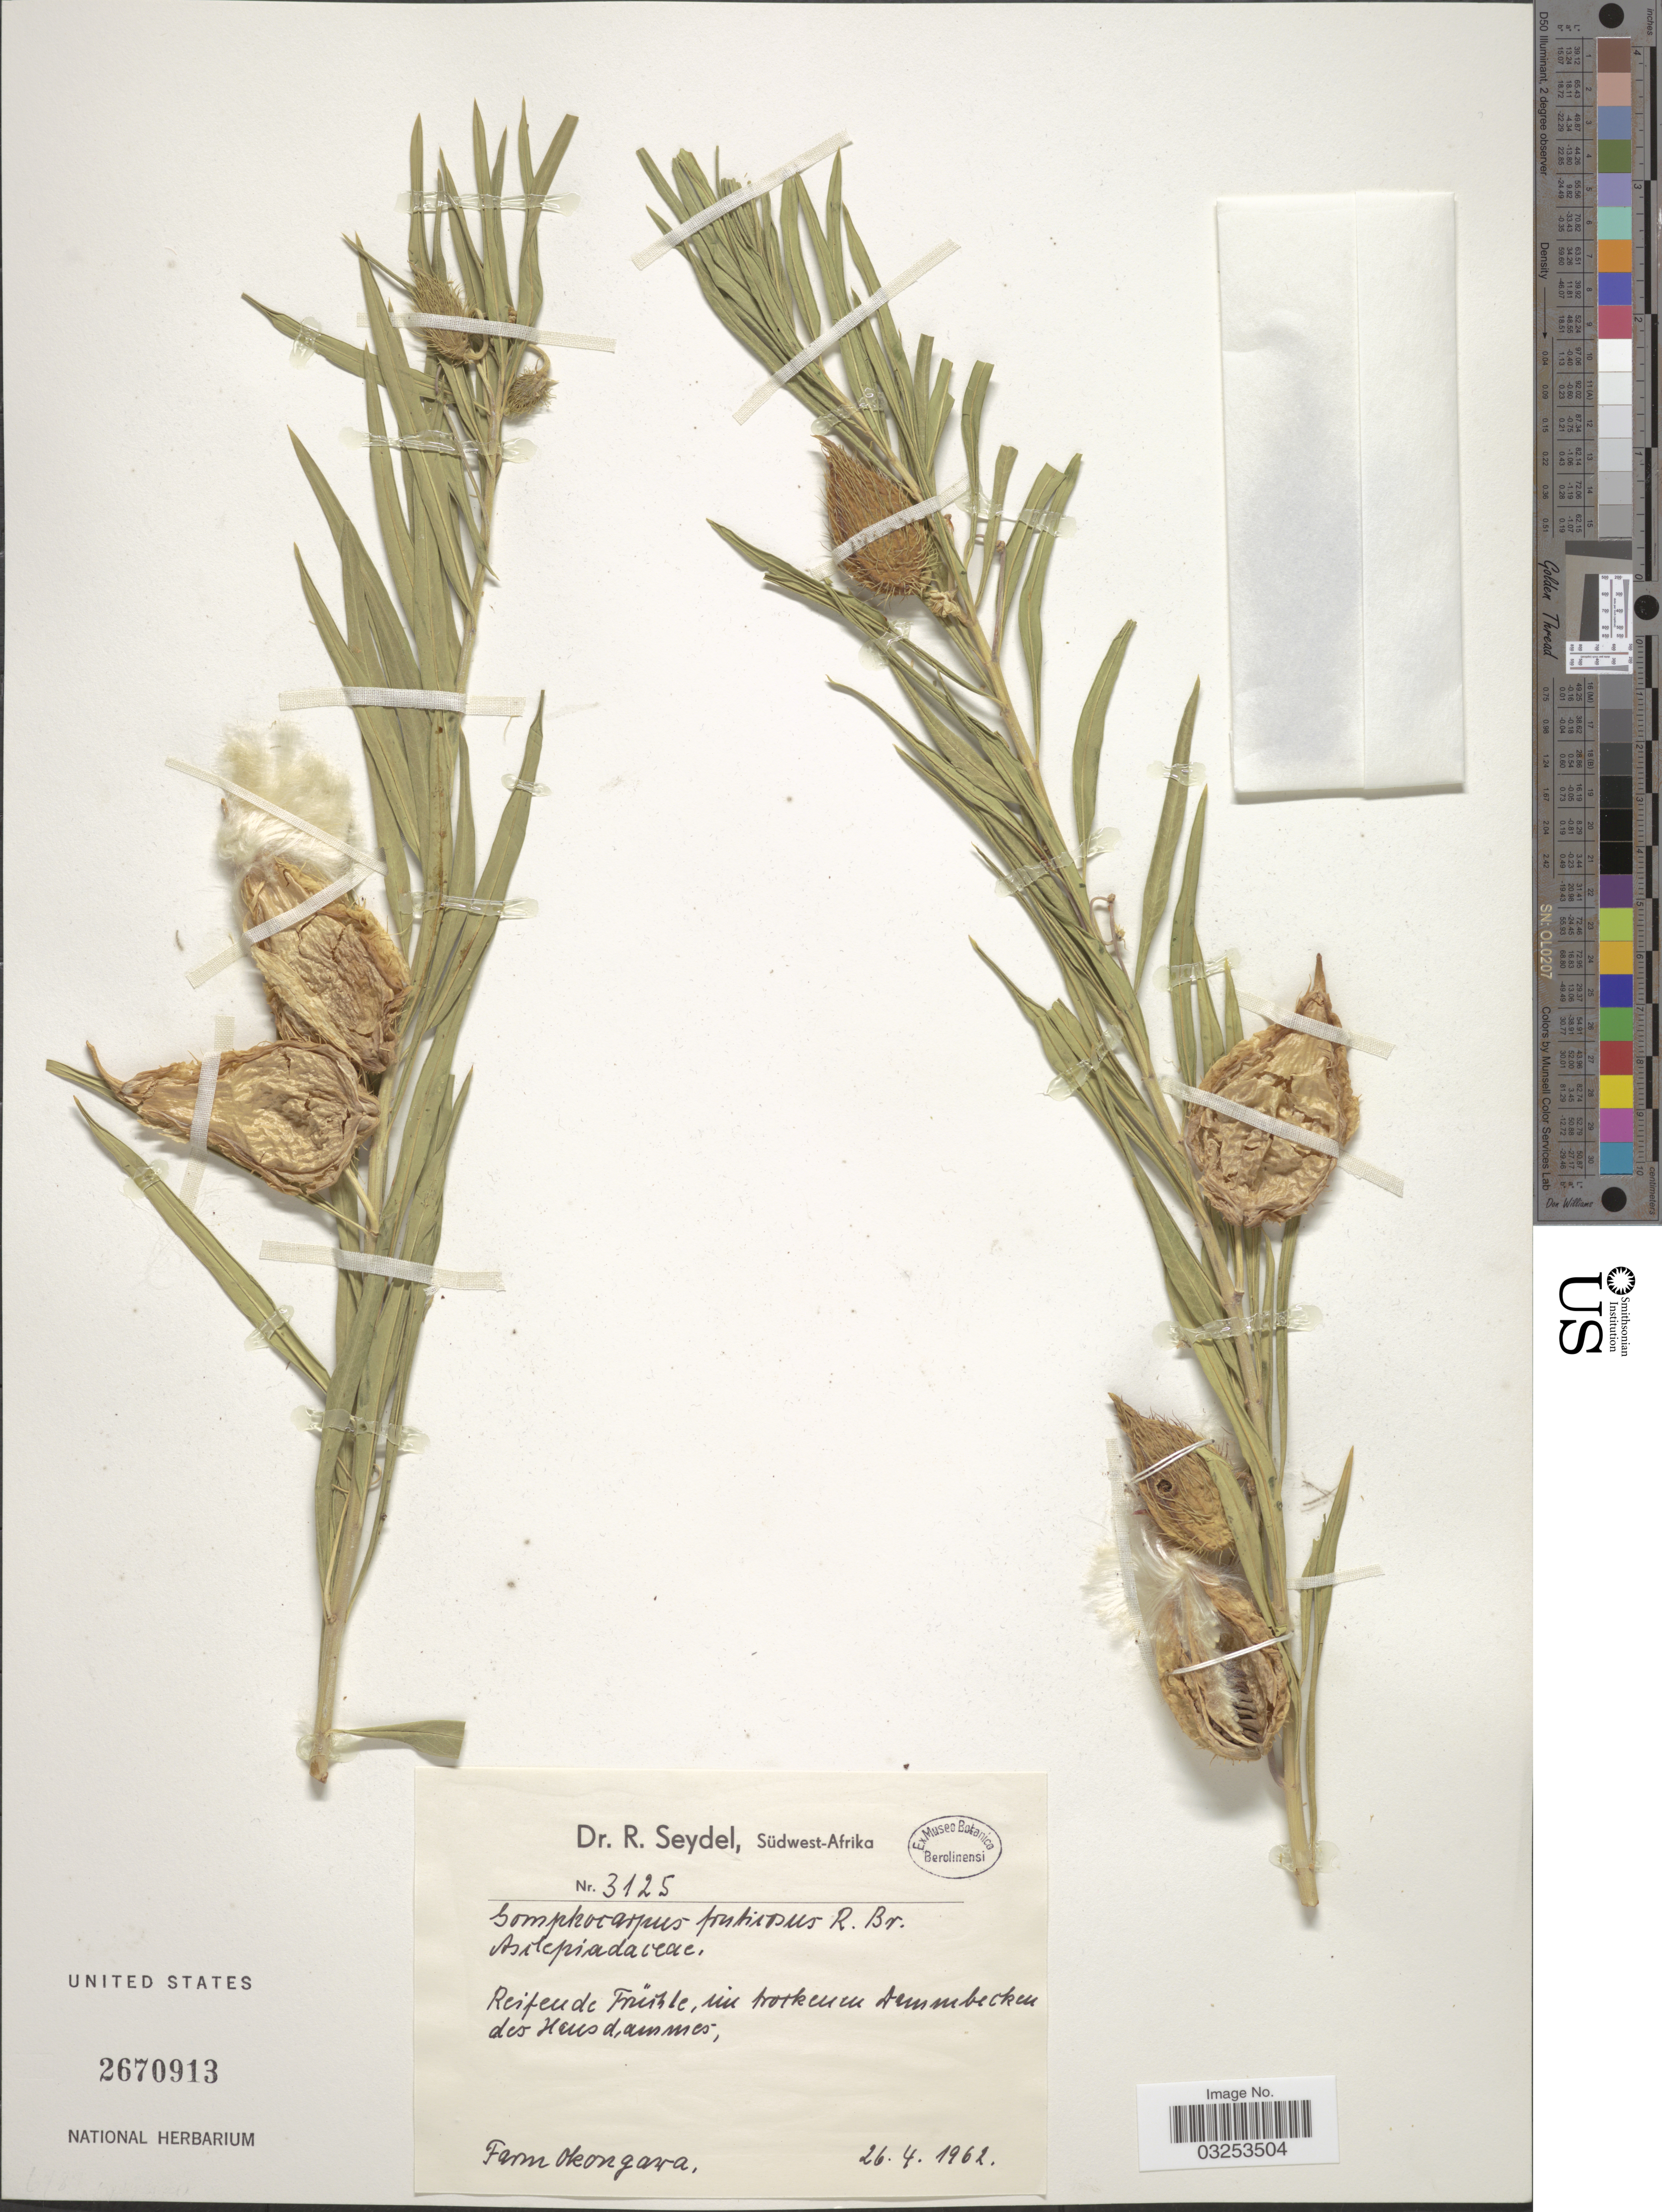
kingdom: Plantae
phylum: Tracheophyta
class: Magnoliopsida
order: Gentianales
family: Apocynaceae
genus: Gomphocarpus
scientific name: Gomphocarpus fruticosus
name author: (L.) W.T. Aiton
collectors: R. Seydel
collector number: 3125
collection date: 1962-04-26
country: Namibia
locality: Südwest-Afrika. Farm Okongawa.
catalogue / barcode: US 2670913